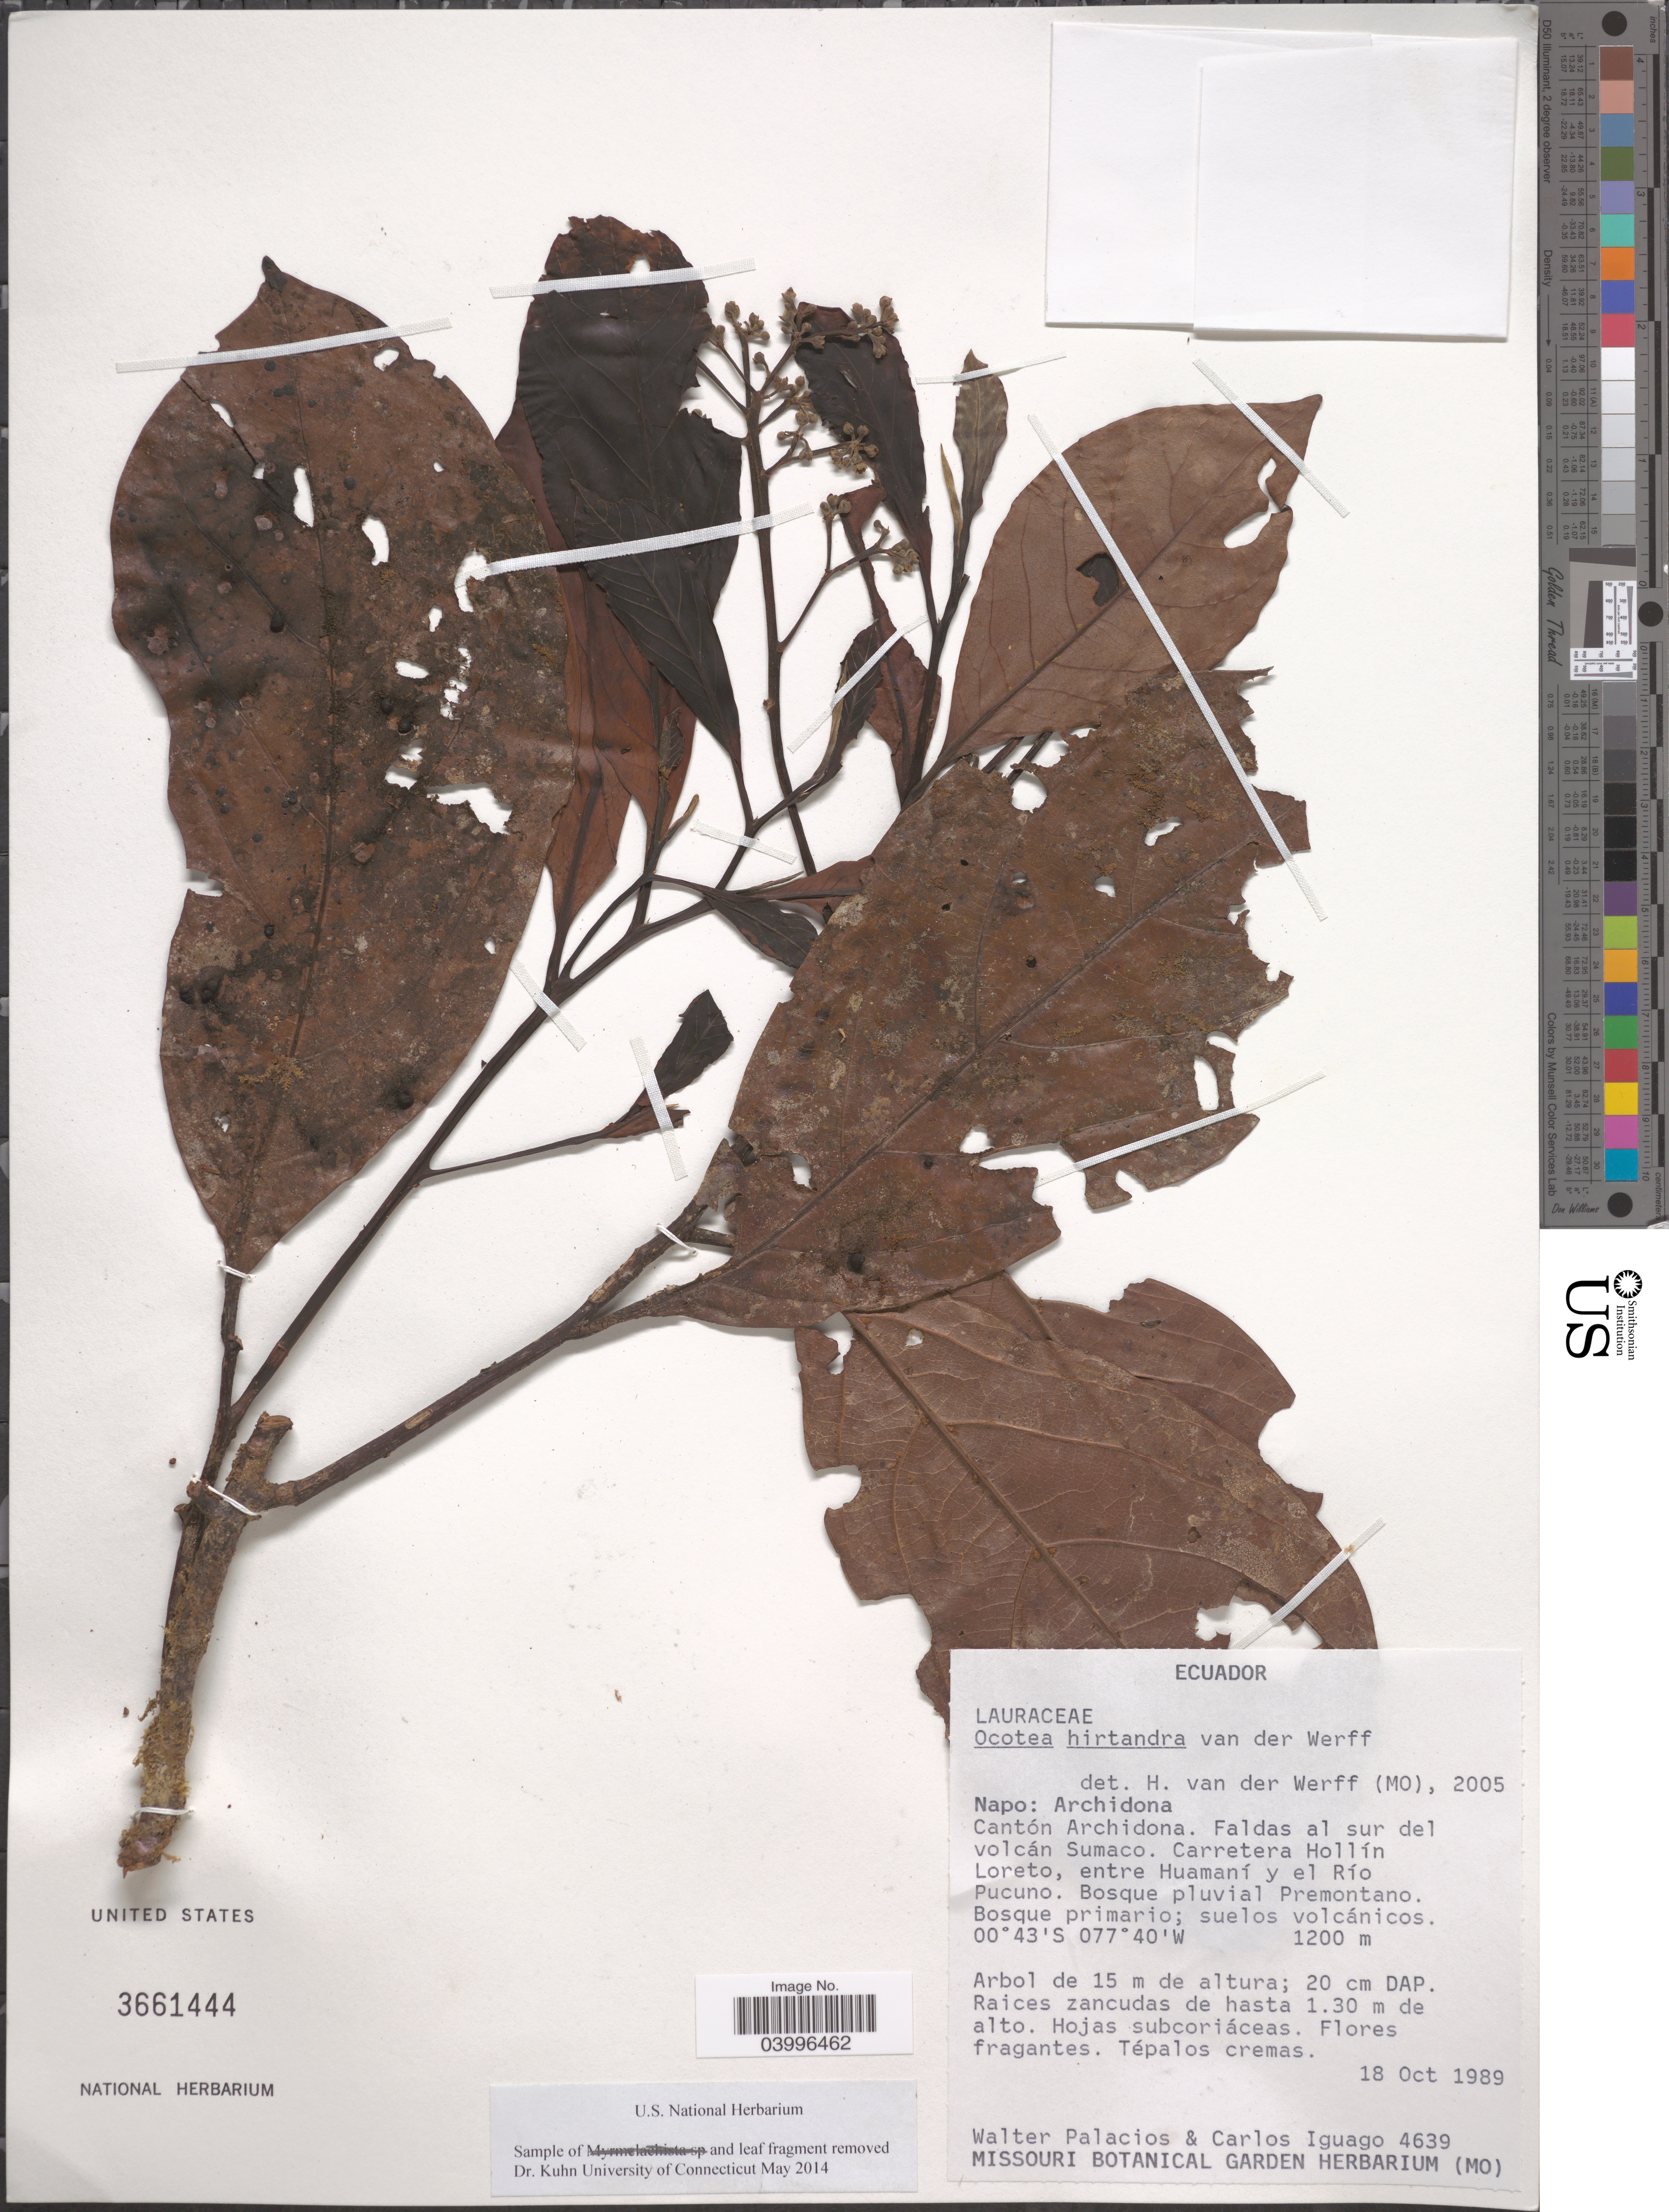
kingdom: Plantae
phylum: Tracheophyta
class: Magnoliopsida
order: Laurales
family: Lauraceae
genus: Ocotea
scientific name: Ocotea hirtandra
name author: (Nees) van der Werff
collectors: W. Palacios & C. Iguago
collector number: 4639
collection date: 1989-10-18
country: Ecuador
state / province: Napo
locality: Archidona. Cantón Archidona. Faldas al sur del volcán Sumaco. Carretera Hollín Loreto, entre Huamaní y el Río Pucuno. Bosque pluvial Premontano.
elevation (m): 1200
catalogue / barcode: US 3661444